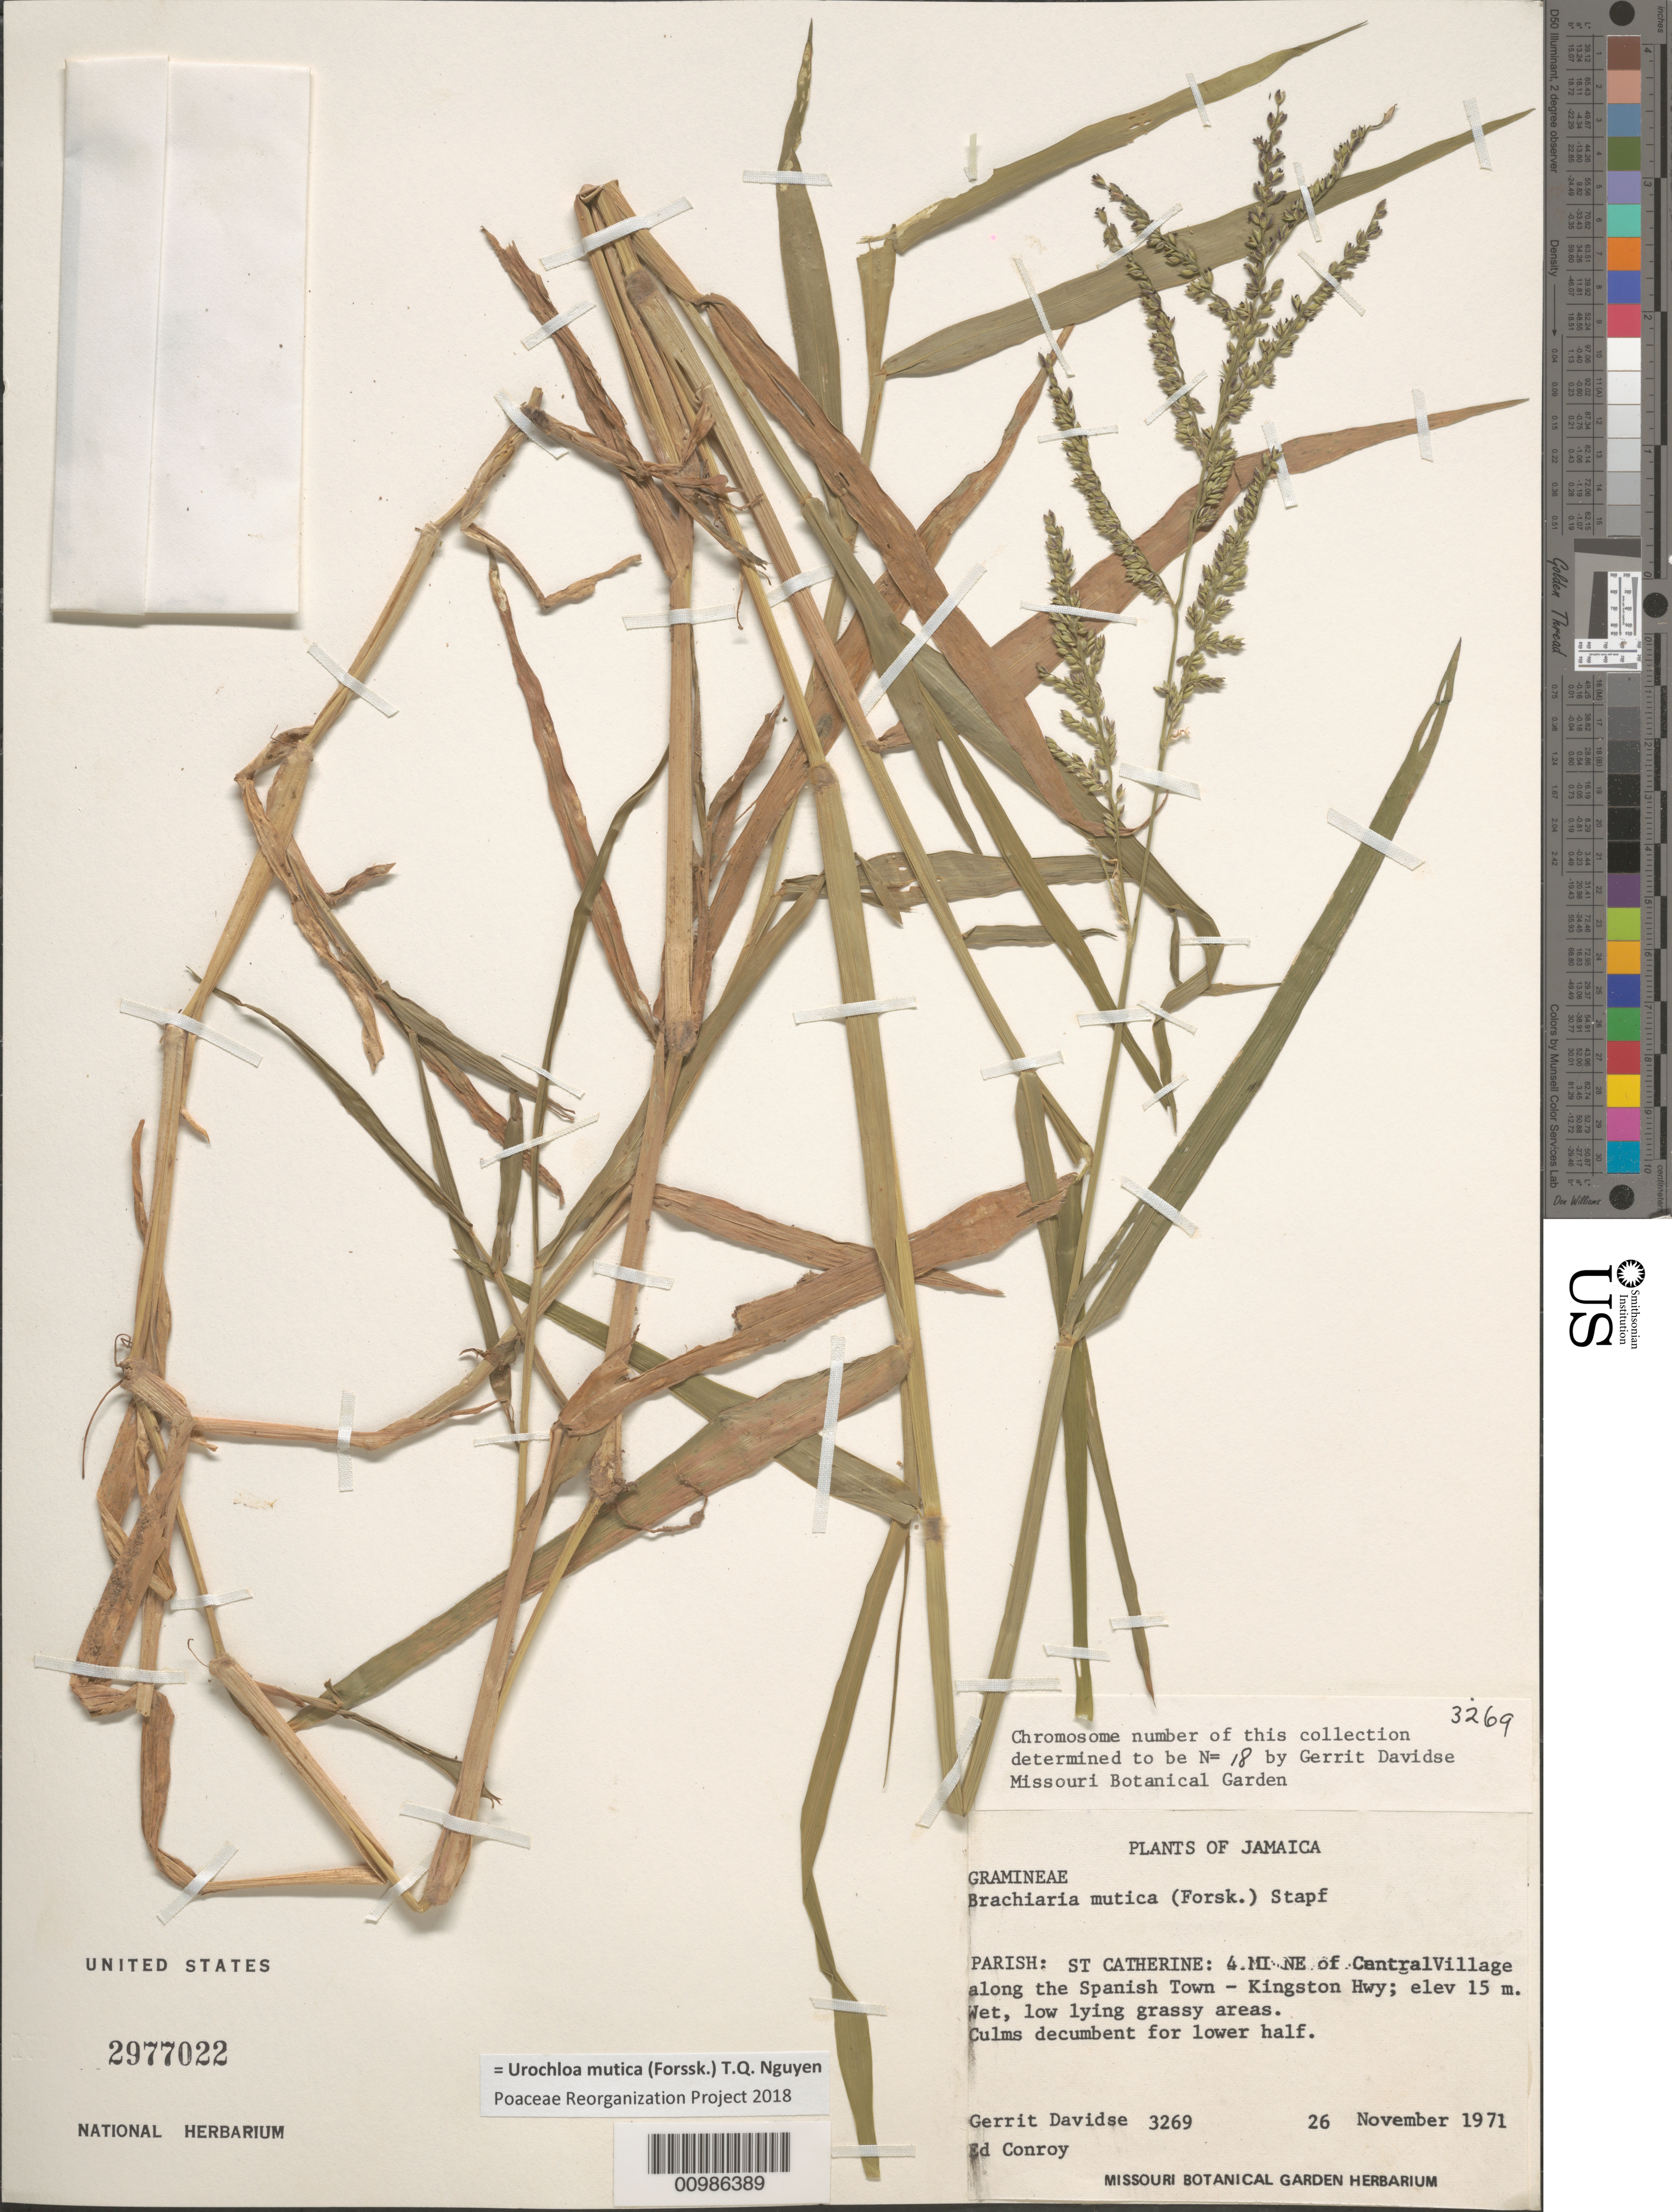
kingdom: Plantae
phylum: Tracheophyta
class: Liliopsida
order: Poales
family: Poaceae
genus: Brachiaria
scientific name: Brachiaria mutica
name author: (Forssk.) Stapf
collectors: G. Davidse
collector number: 3269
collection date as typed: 26 Nov 1971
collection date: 1971-11-26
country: Jamaica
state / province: Saint Catherine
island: Jamaica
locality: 4 mile NE of Central Village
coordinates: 0 N, 0 E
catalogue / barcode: US 2977022